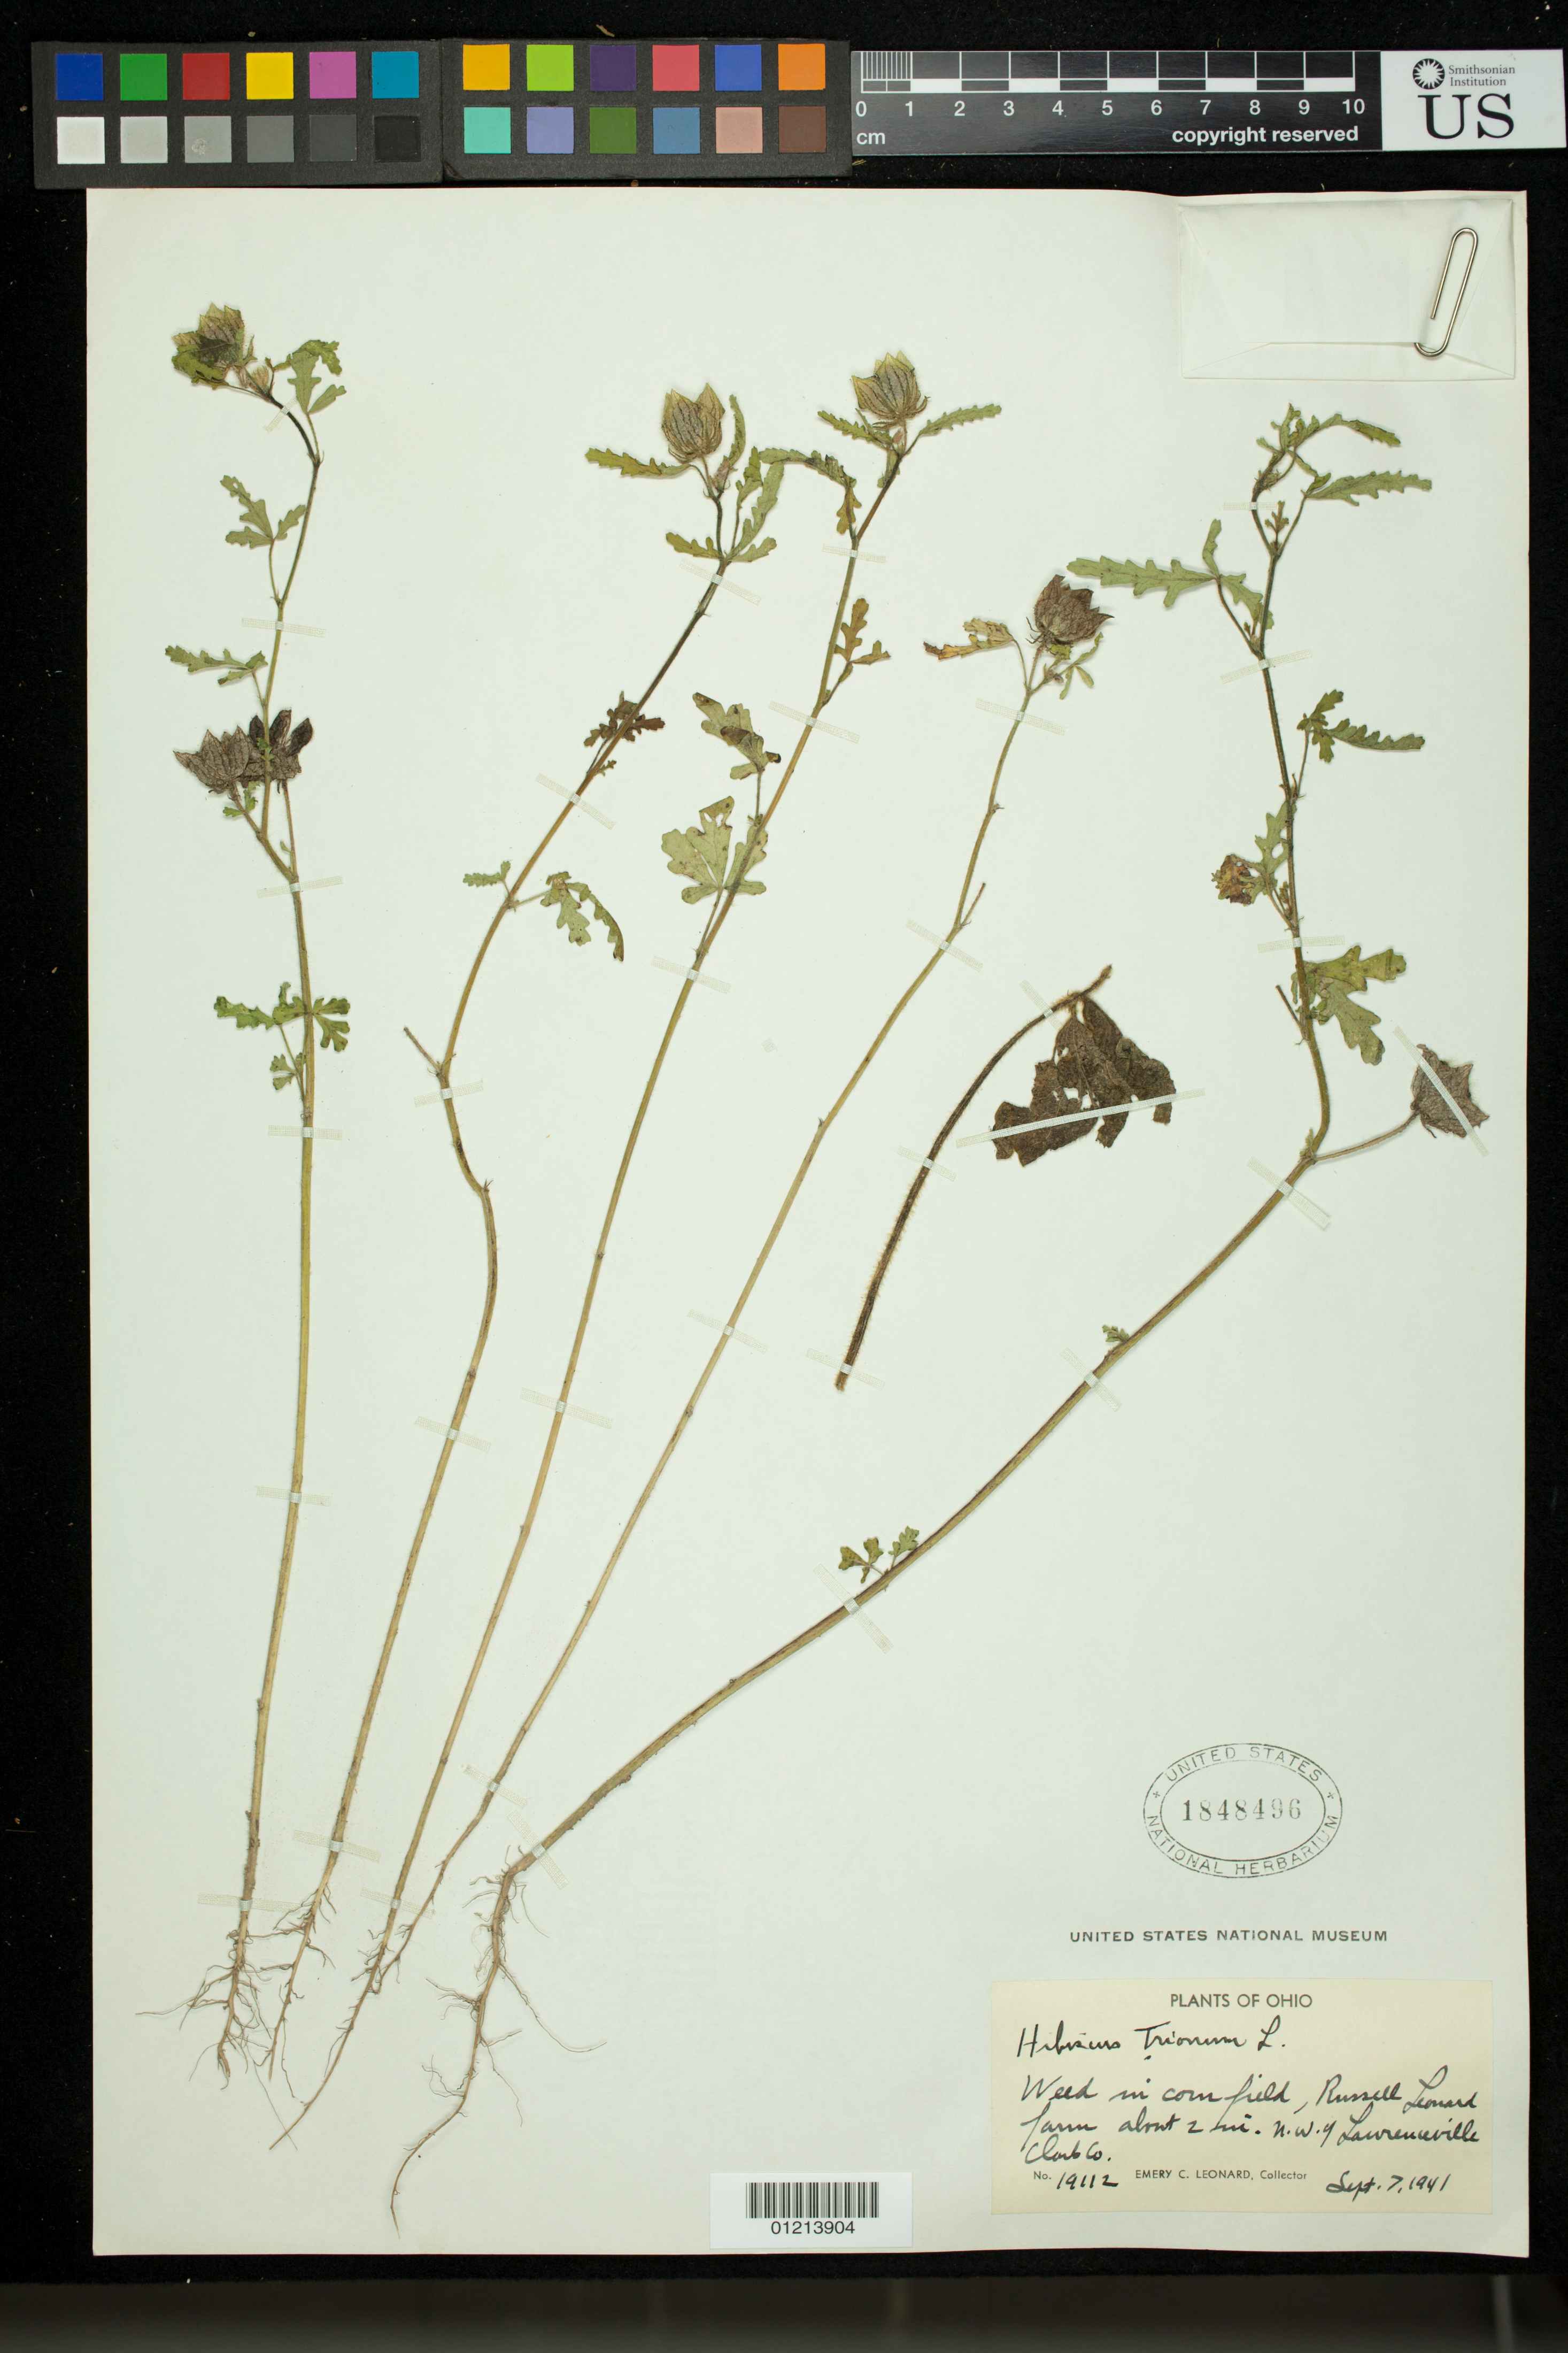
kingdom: Plantae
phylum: Tracheophyta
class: Magnoliopsida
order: Malvales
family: Malvaceae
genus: Hibiscus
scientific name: Hibiscus trionum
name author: L.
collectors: E. C. Leonard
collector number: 19112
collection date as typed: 09 Jul 1941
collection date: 1941-07-09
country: United States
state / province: Ohio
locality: Corn field, Russell Leonard farm about 2 mi. n.w. of Lawrenceville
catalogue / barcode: US 1848496